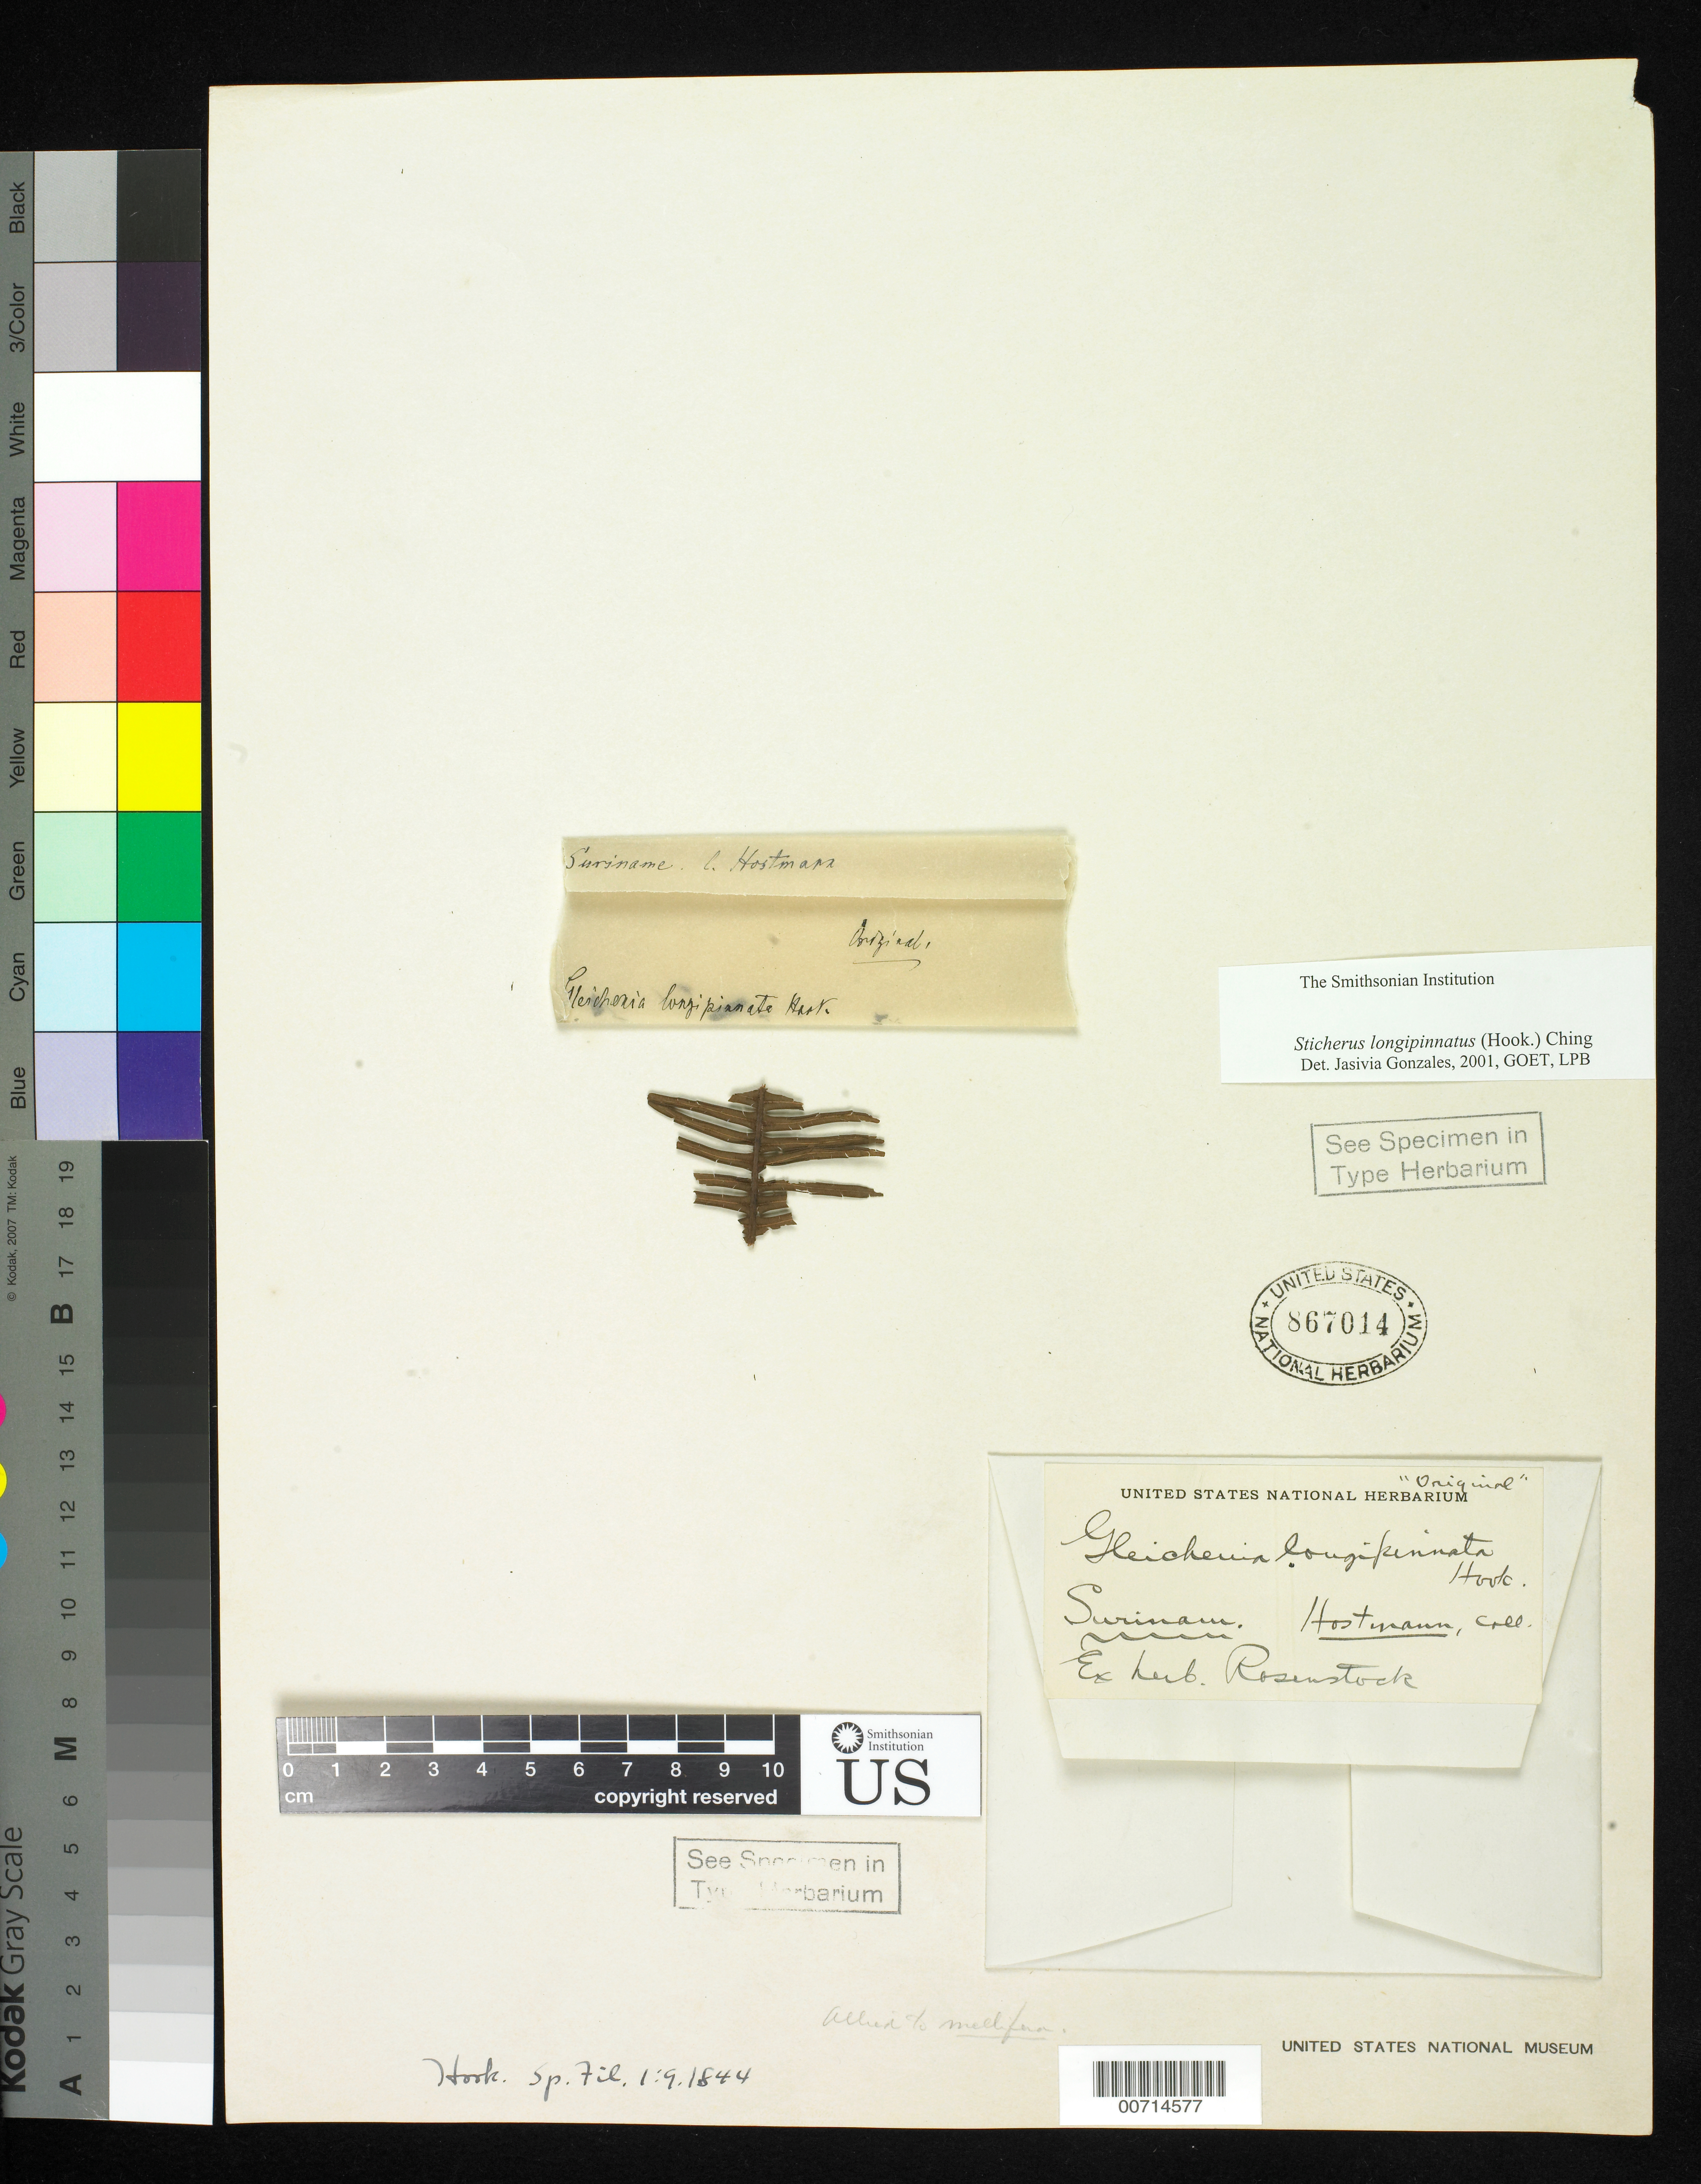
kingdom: Plantae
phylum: Tracheophyta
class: Polypodiopsida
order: Gleicheniales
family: Gleicheniaceae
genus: Gleichenia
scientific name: Gleichenia longipinnata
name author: Hook.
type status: Type Collection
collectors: F. Hostmann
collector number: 238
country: Suriname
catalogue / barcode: US 867014